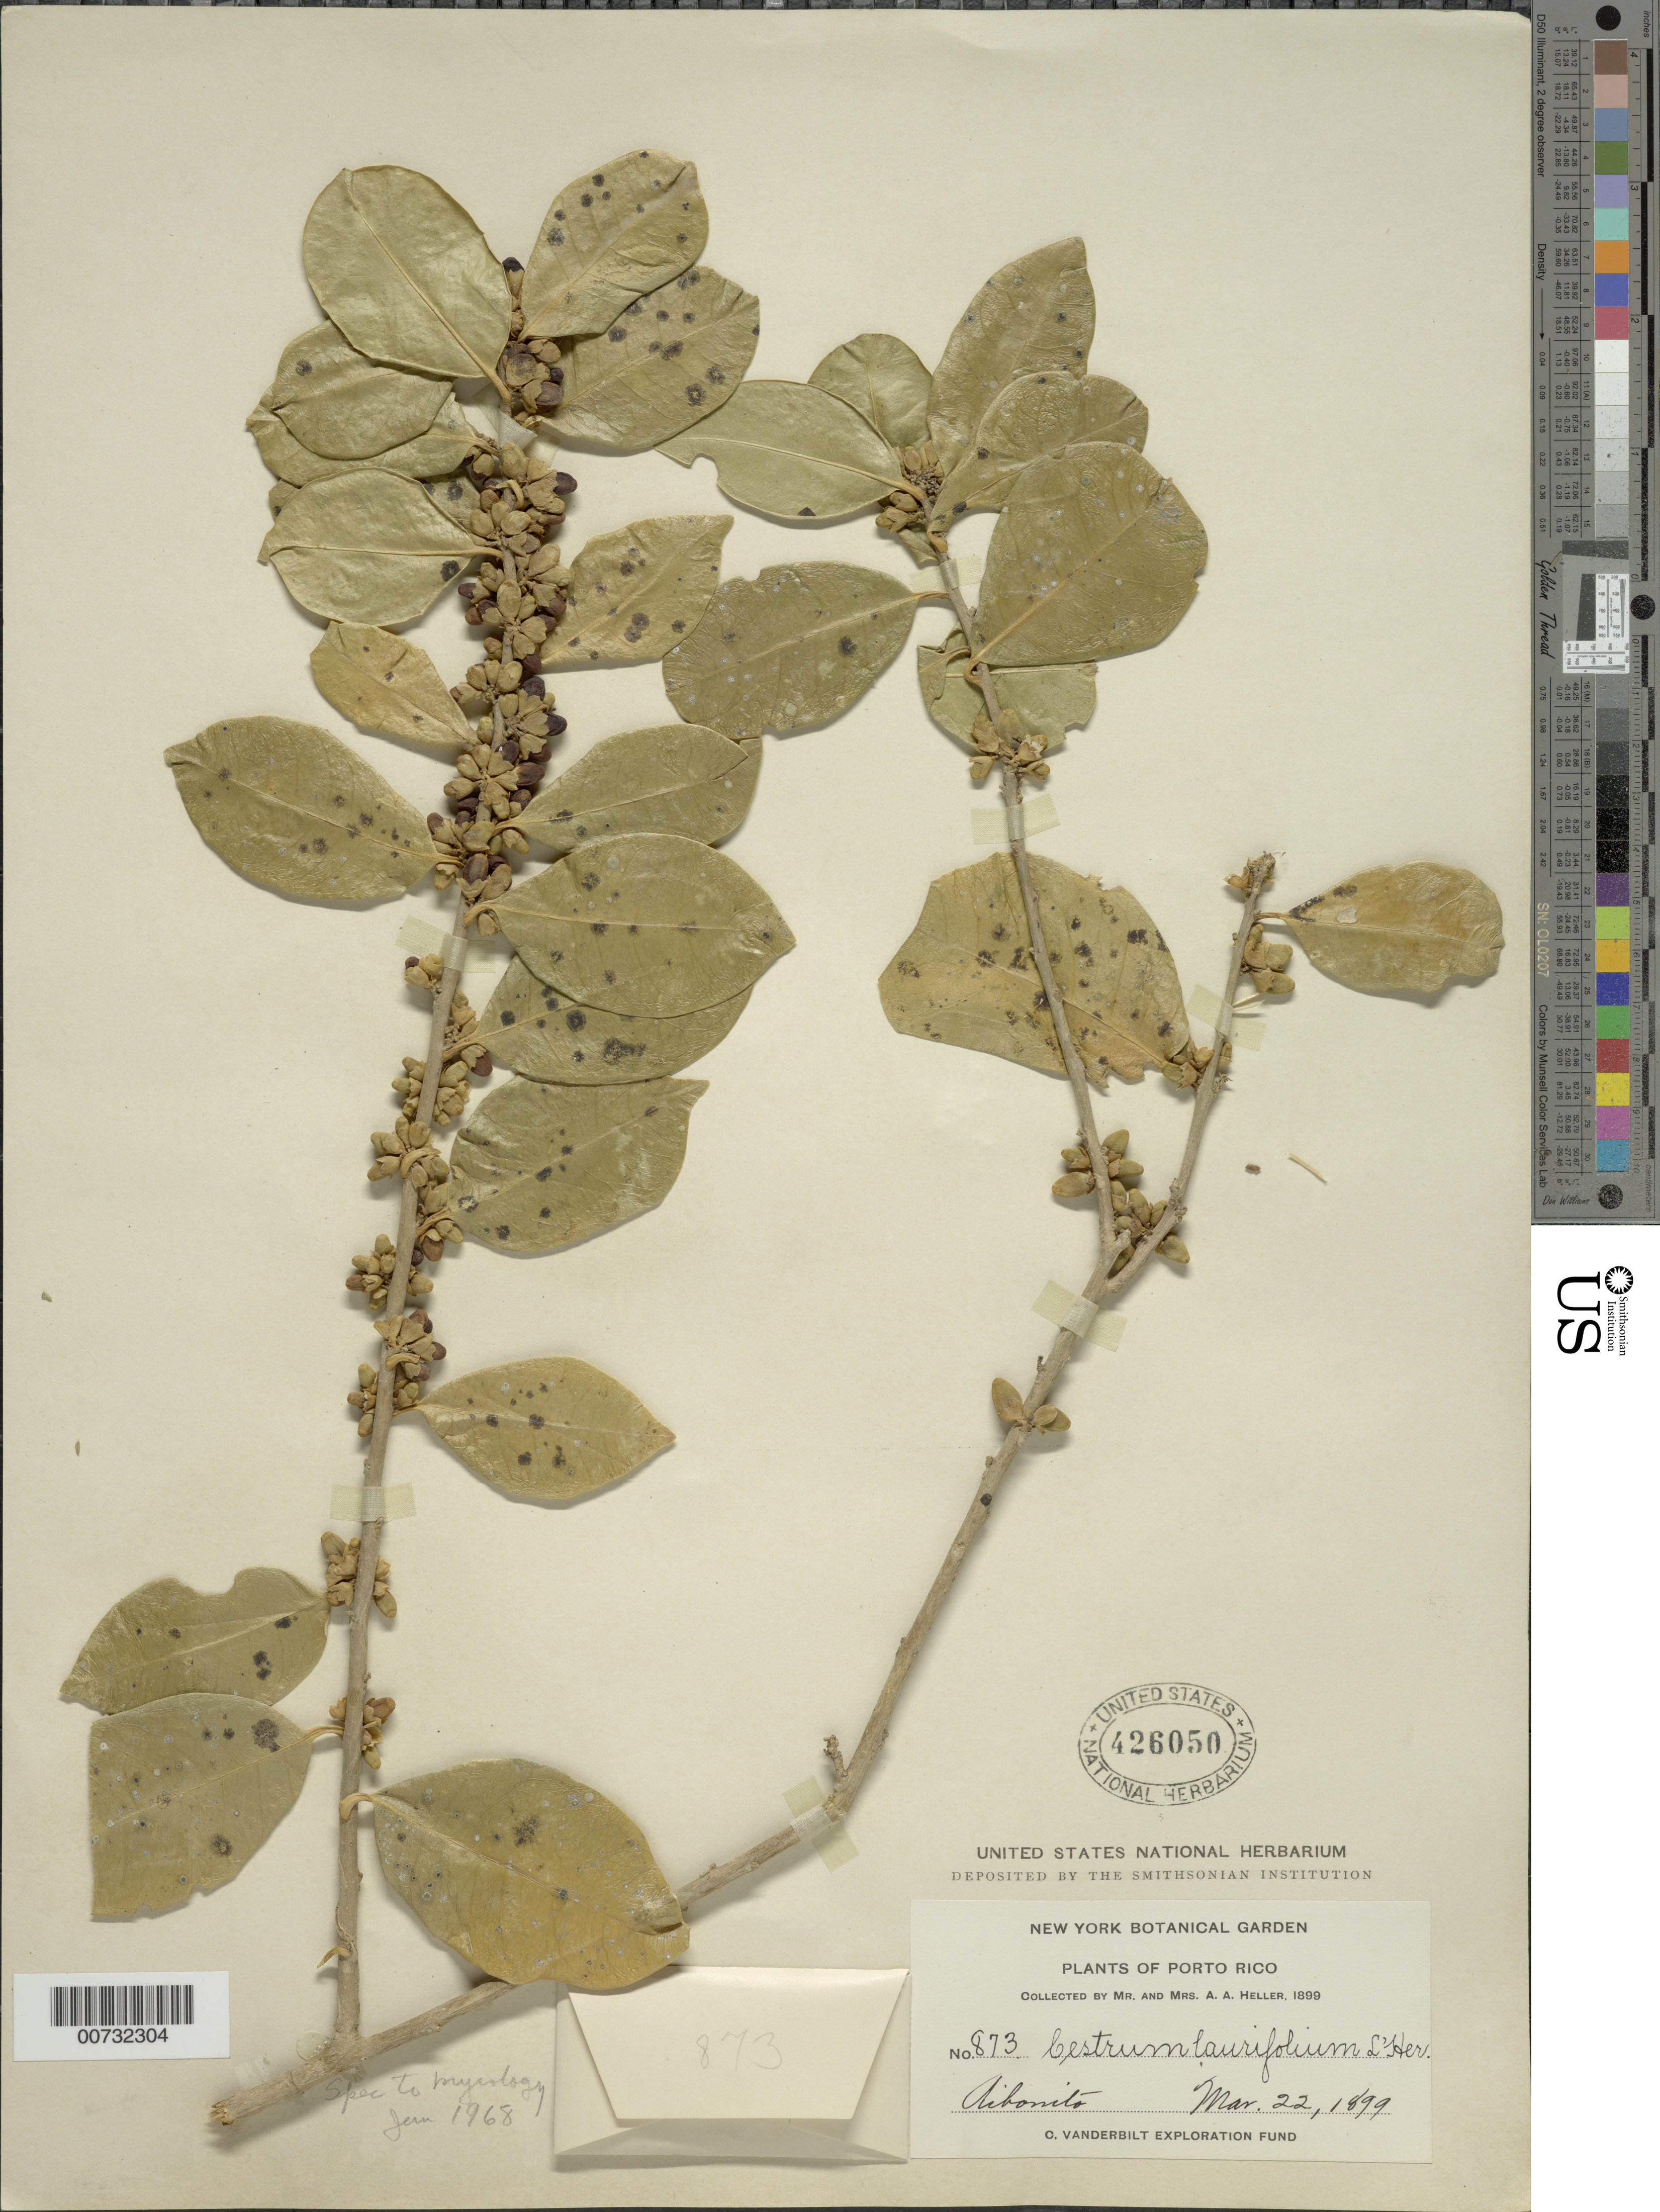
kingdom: Plantae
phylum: Tracheophyta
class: Magnoliopsida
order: Solanales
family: Solanaceae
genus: Cestrum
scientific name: Cestrum laurifolium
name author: L'Hér.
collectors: A. A. Heller & E. G. Heller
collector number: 873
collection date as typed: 22 Mar 1899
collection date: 1899-03-22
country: Puerto Rico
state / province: Abonito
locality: Aibonito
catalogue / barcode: US 426050